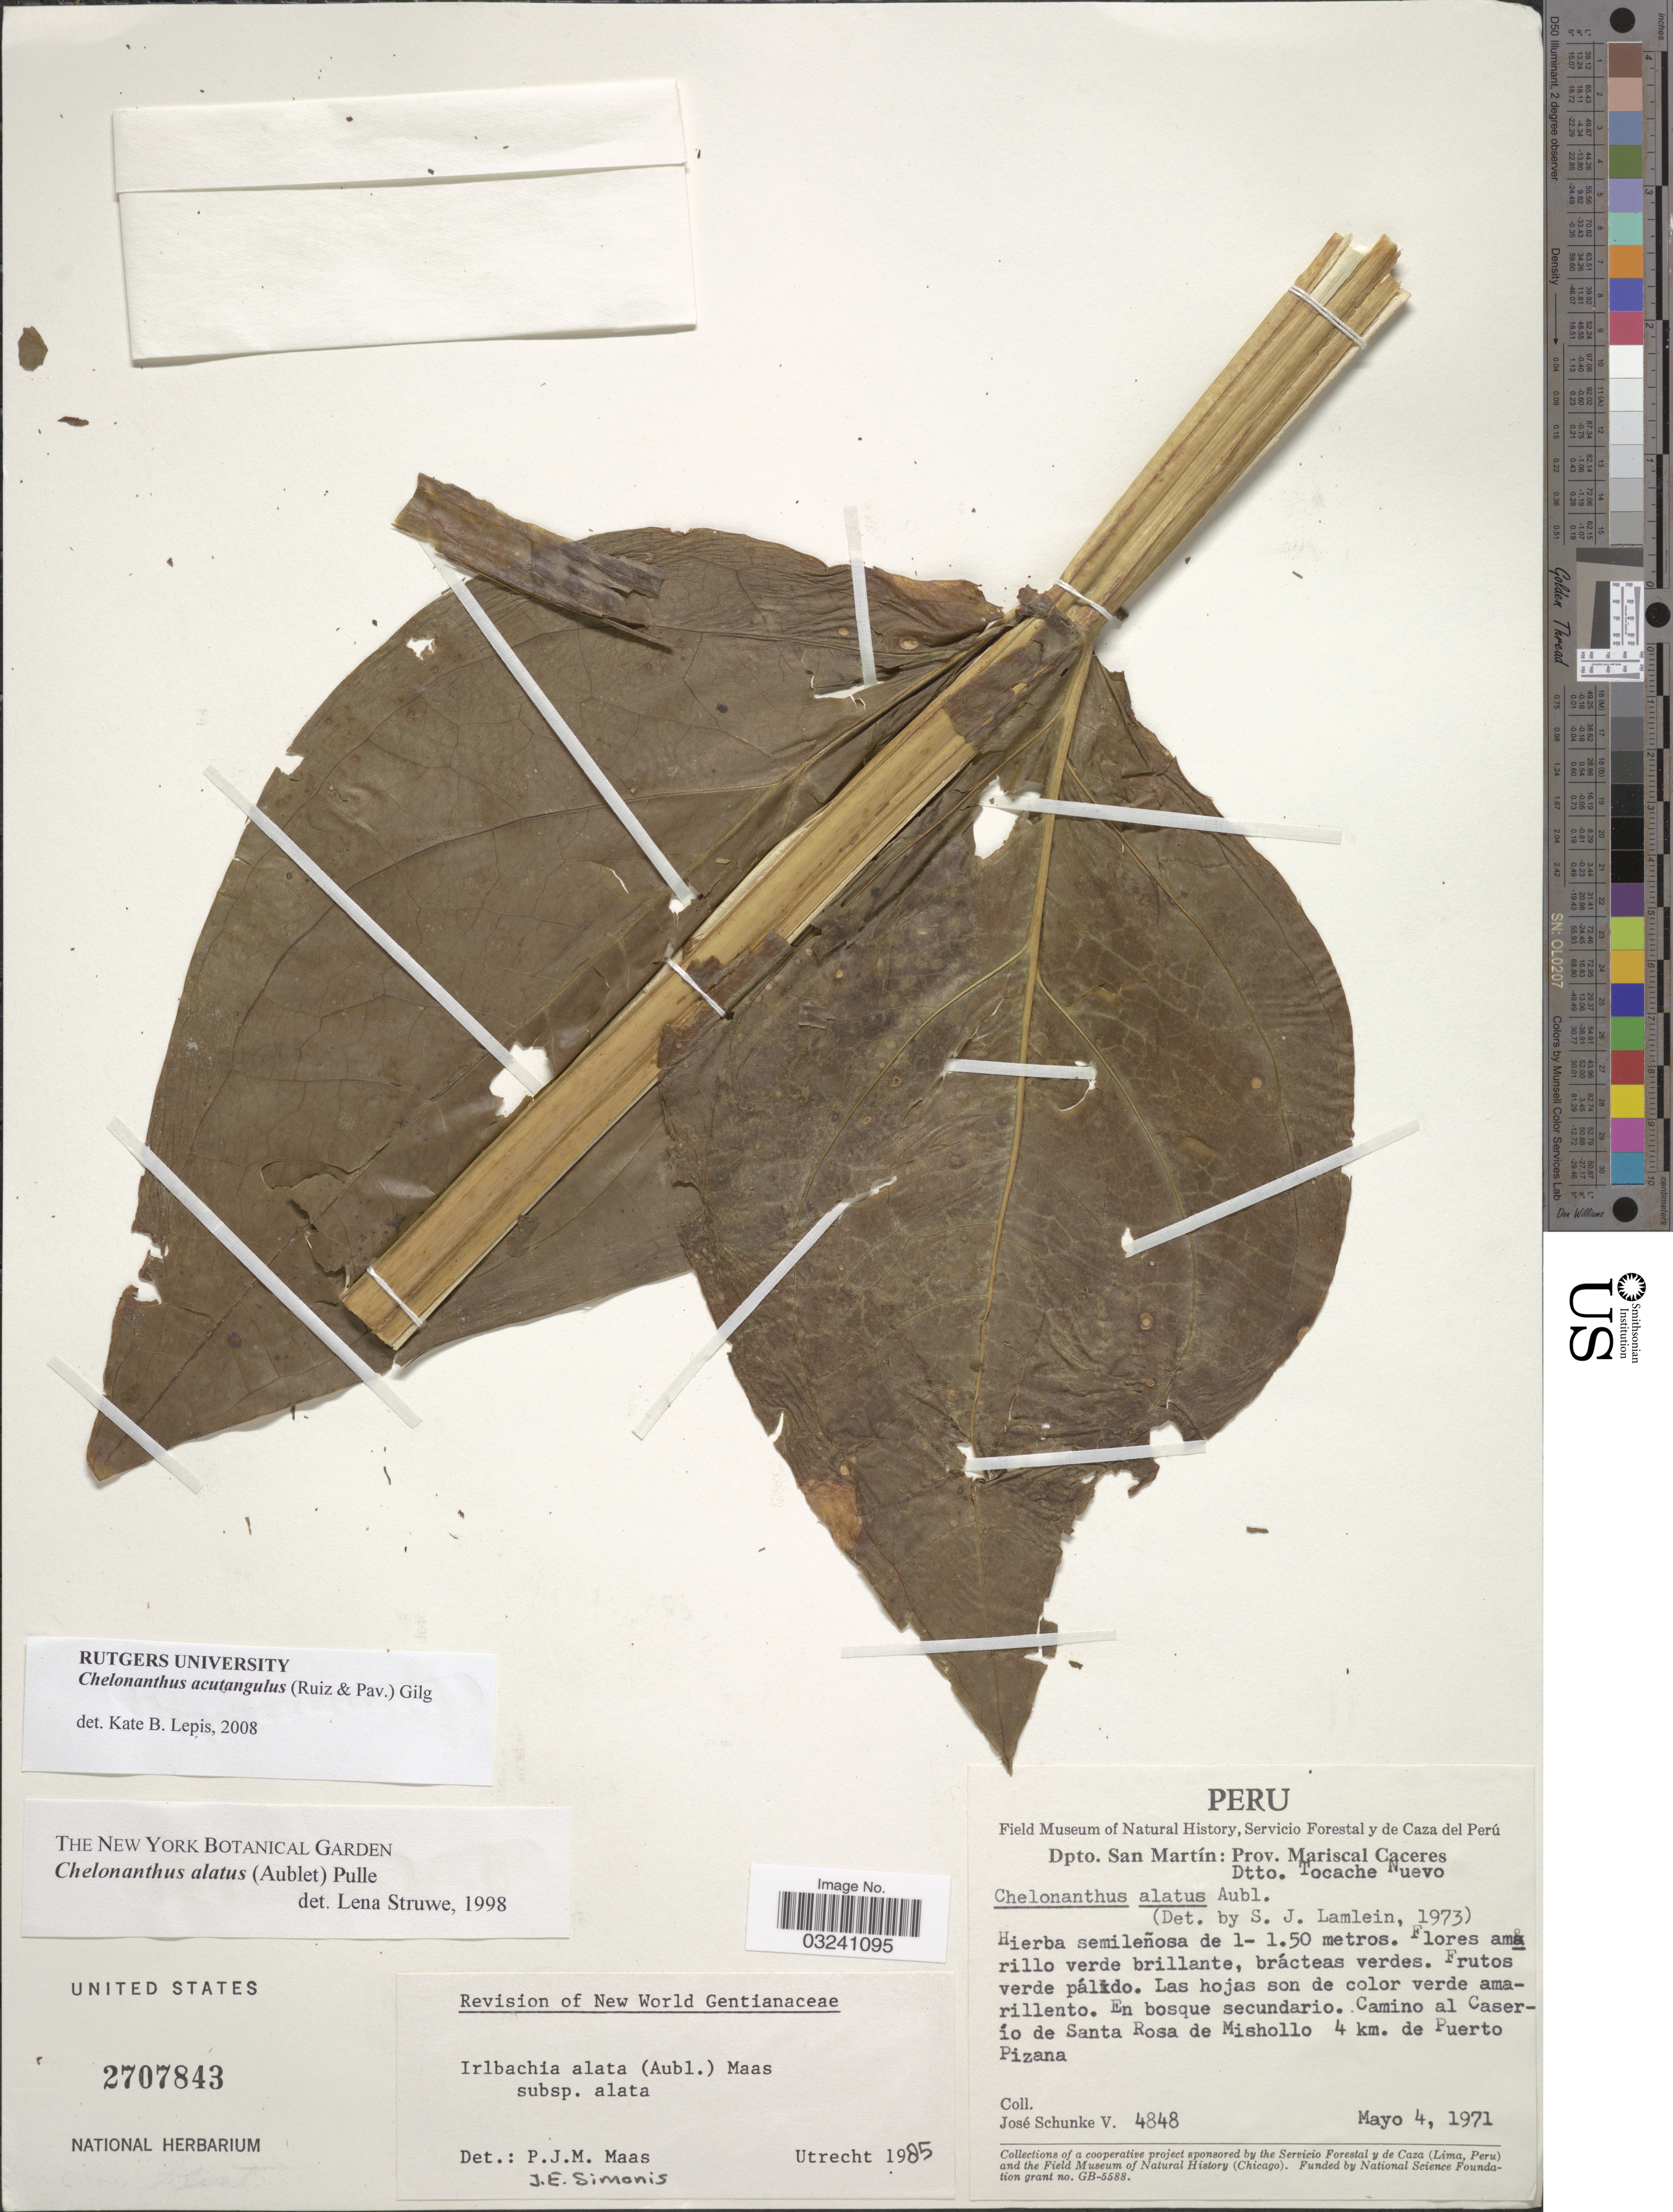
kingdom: Plantae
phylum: Tracheophyta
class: Magnoliopsida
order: Gentianales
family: Gentianaceae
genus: Chelonanthus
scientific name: Chelonanthus acutangulus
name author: (Ruiz & Pav.) Gilg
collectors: J. Schunke Vigo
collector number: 4848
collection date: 1971-05-04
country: Peru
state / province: San Martín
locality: Dpto. San Martín: Prov. Mariscal Caceres. Dtto. Tocache Nuevo. Camino al Caserío de Santa Rosa de Mishollo 4 km. de Puerto Pizana.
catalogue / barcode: US 2707843